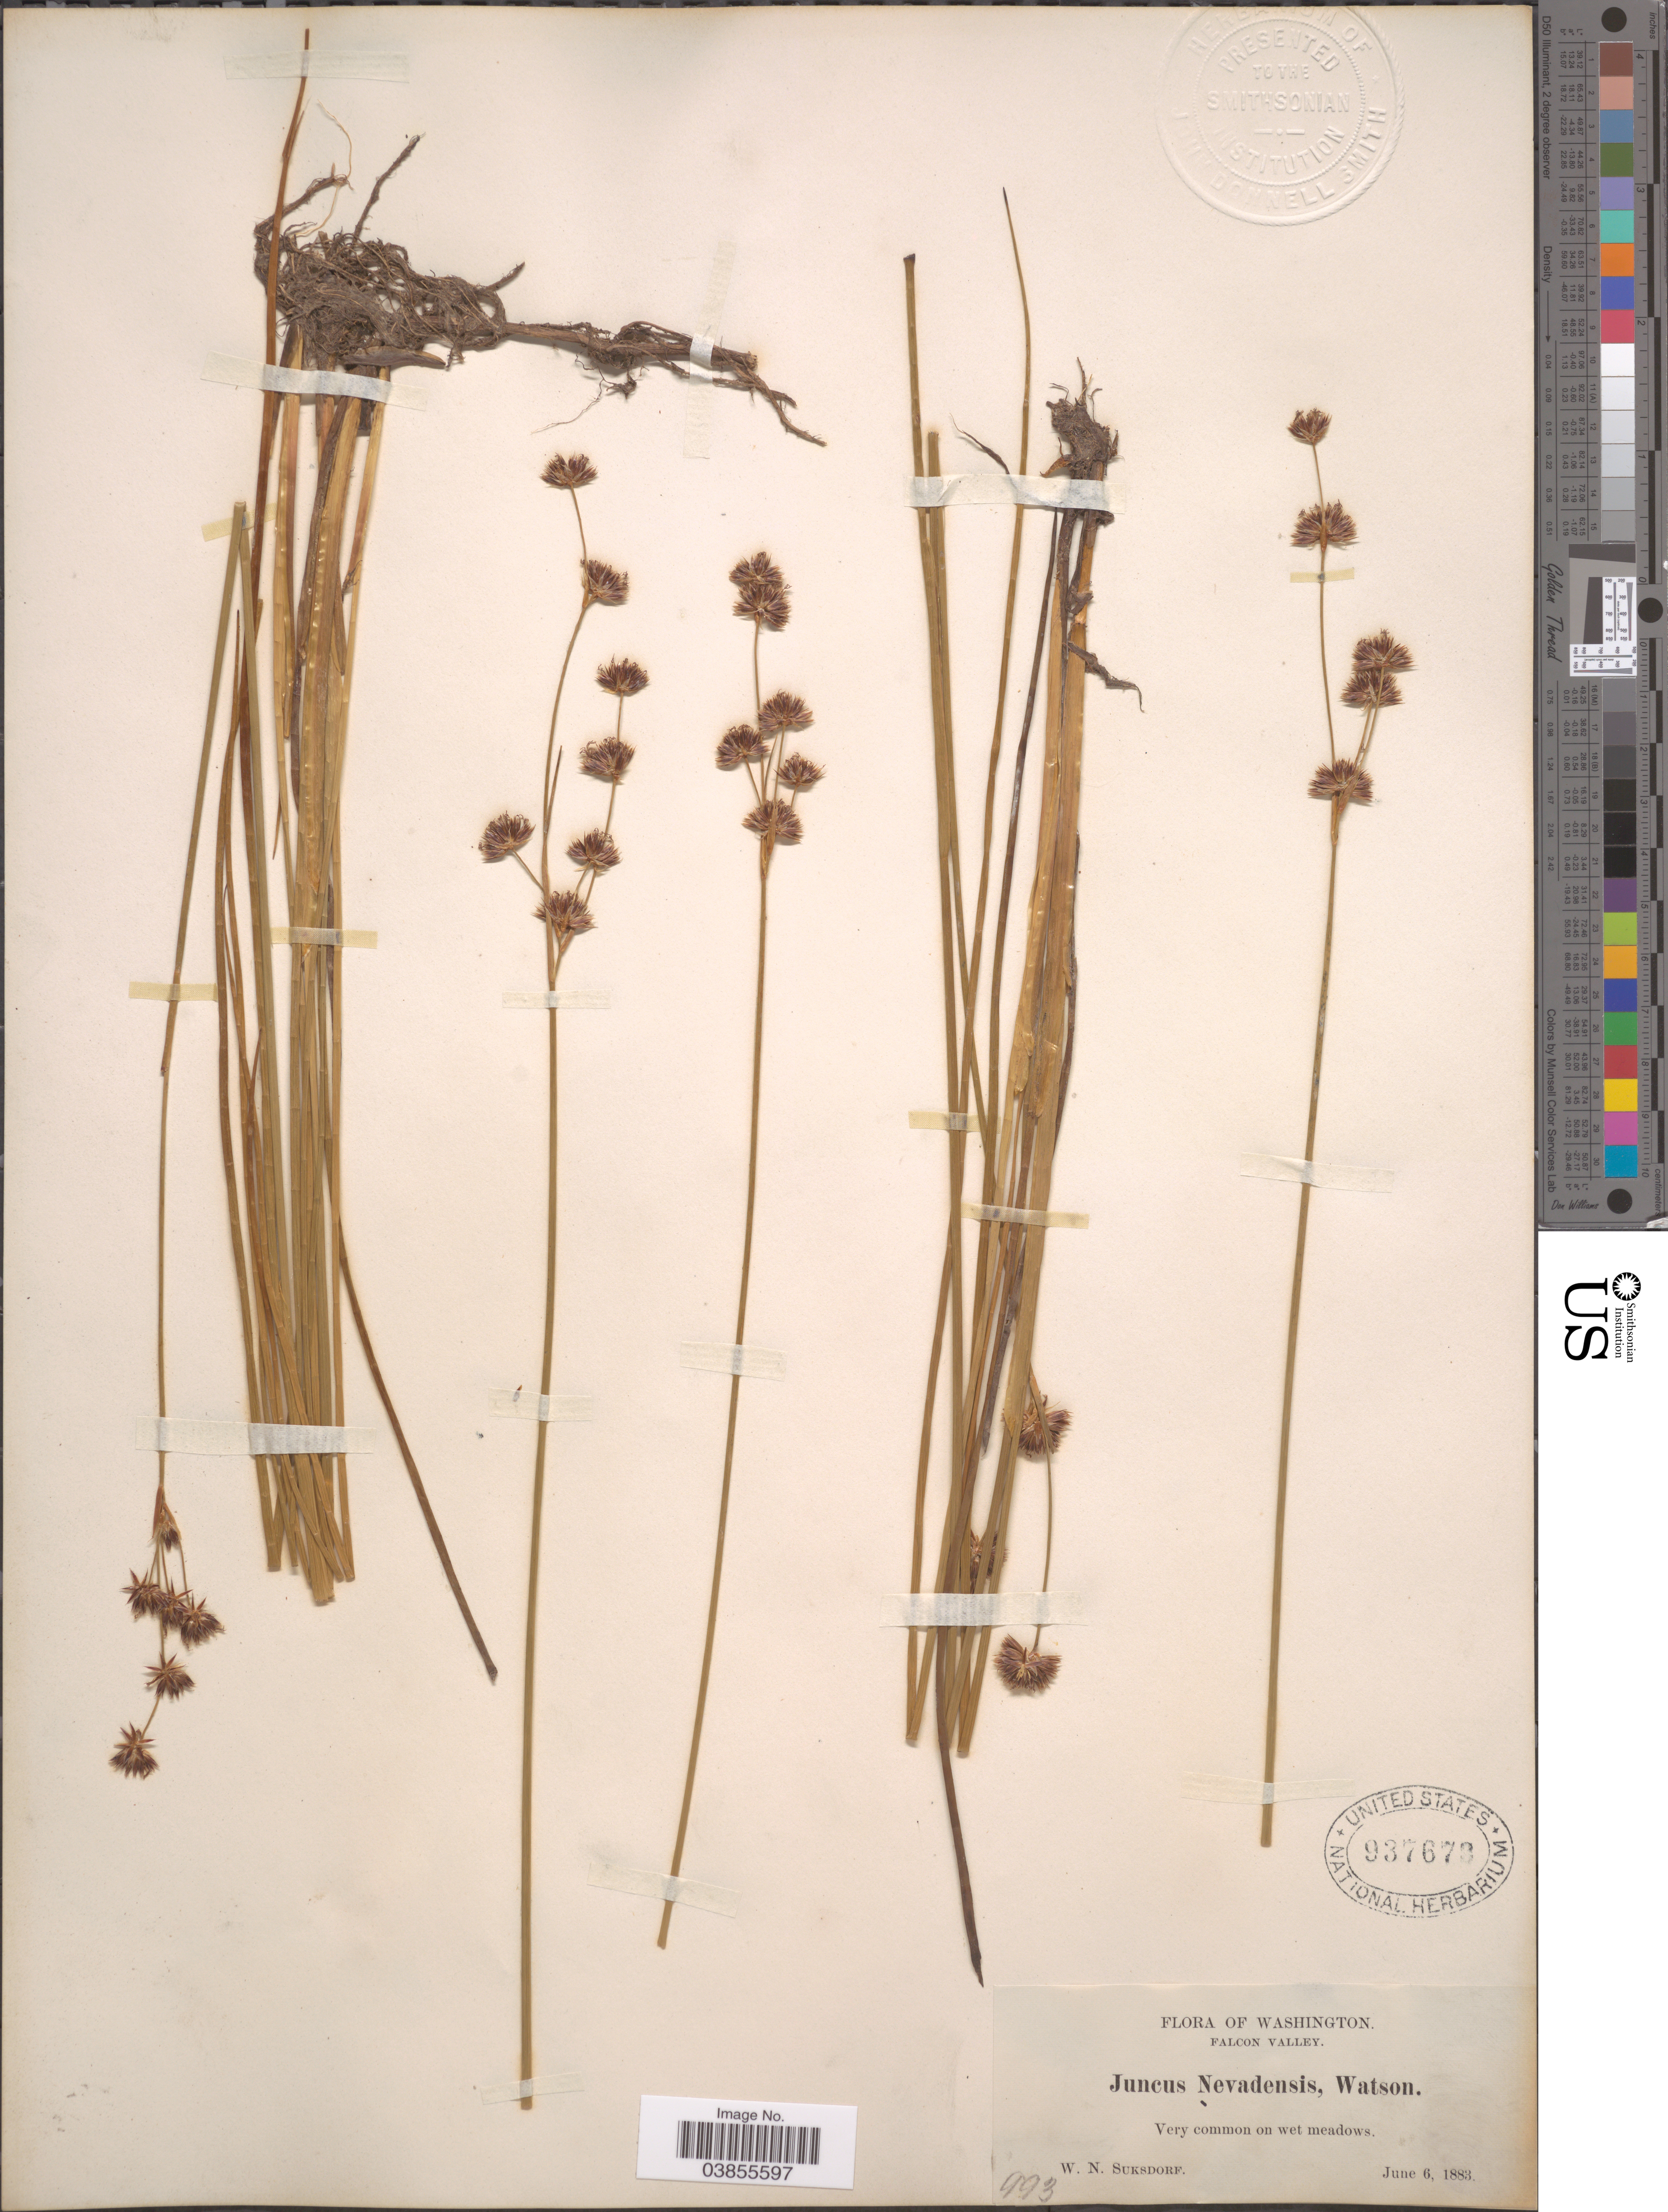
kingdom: Plantae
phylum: Tracheophyta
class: Liliopsida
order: Poales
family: Juncaceae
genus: Juncus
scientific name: Juncus nevadensis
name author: S. Watson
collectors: W. N. Suksdorf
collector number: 993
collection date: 1883-06-06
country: United States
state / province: Washington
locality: Falcon Valley.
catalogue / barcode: US 937673